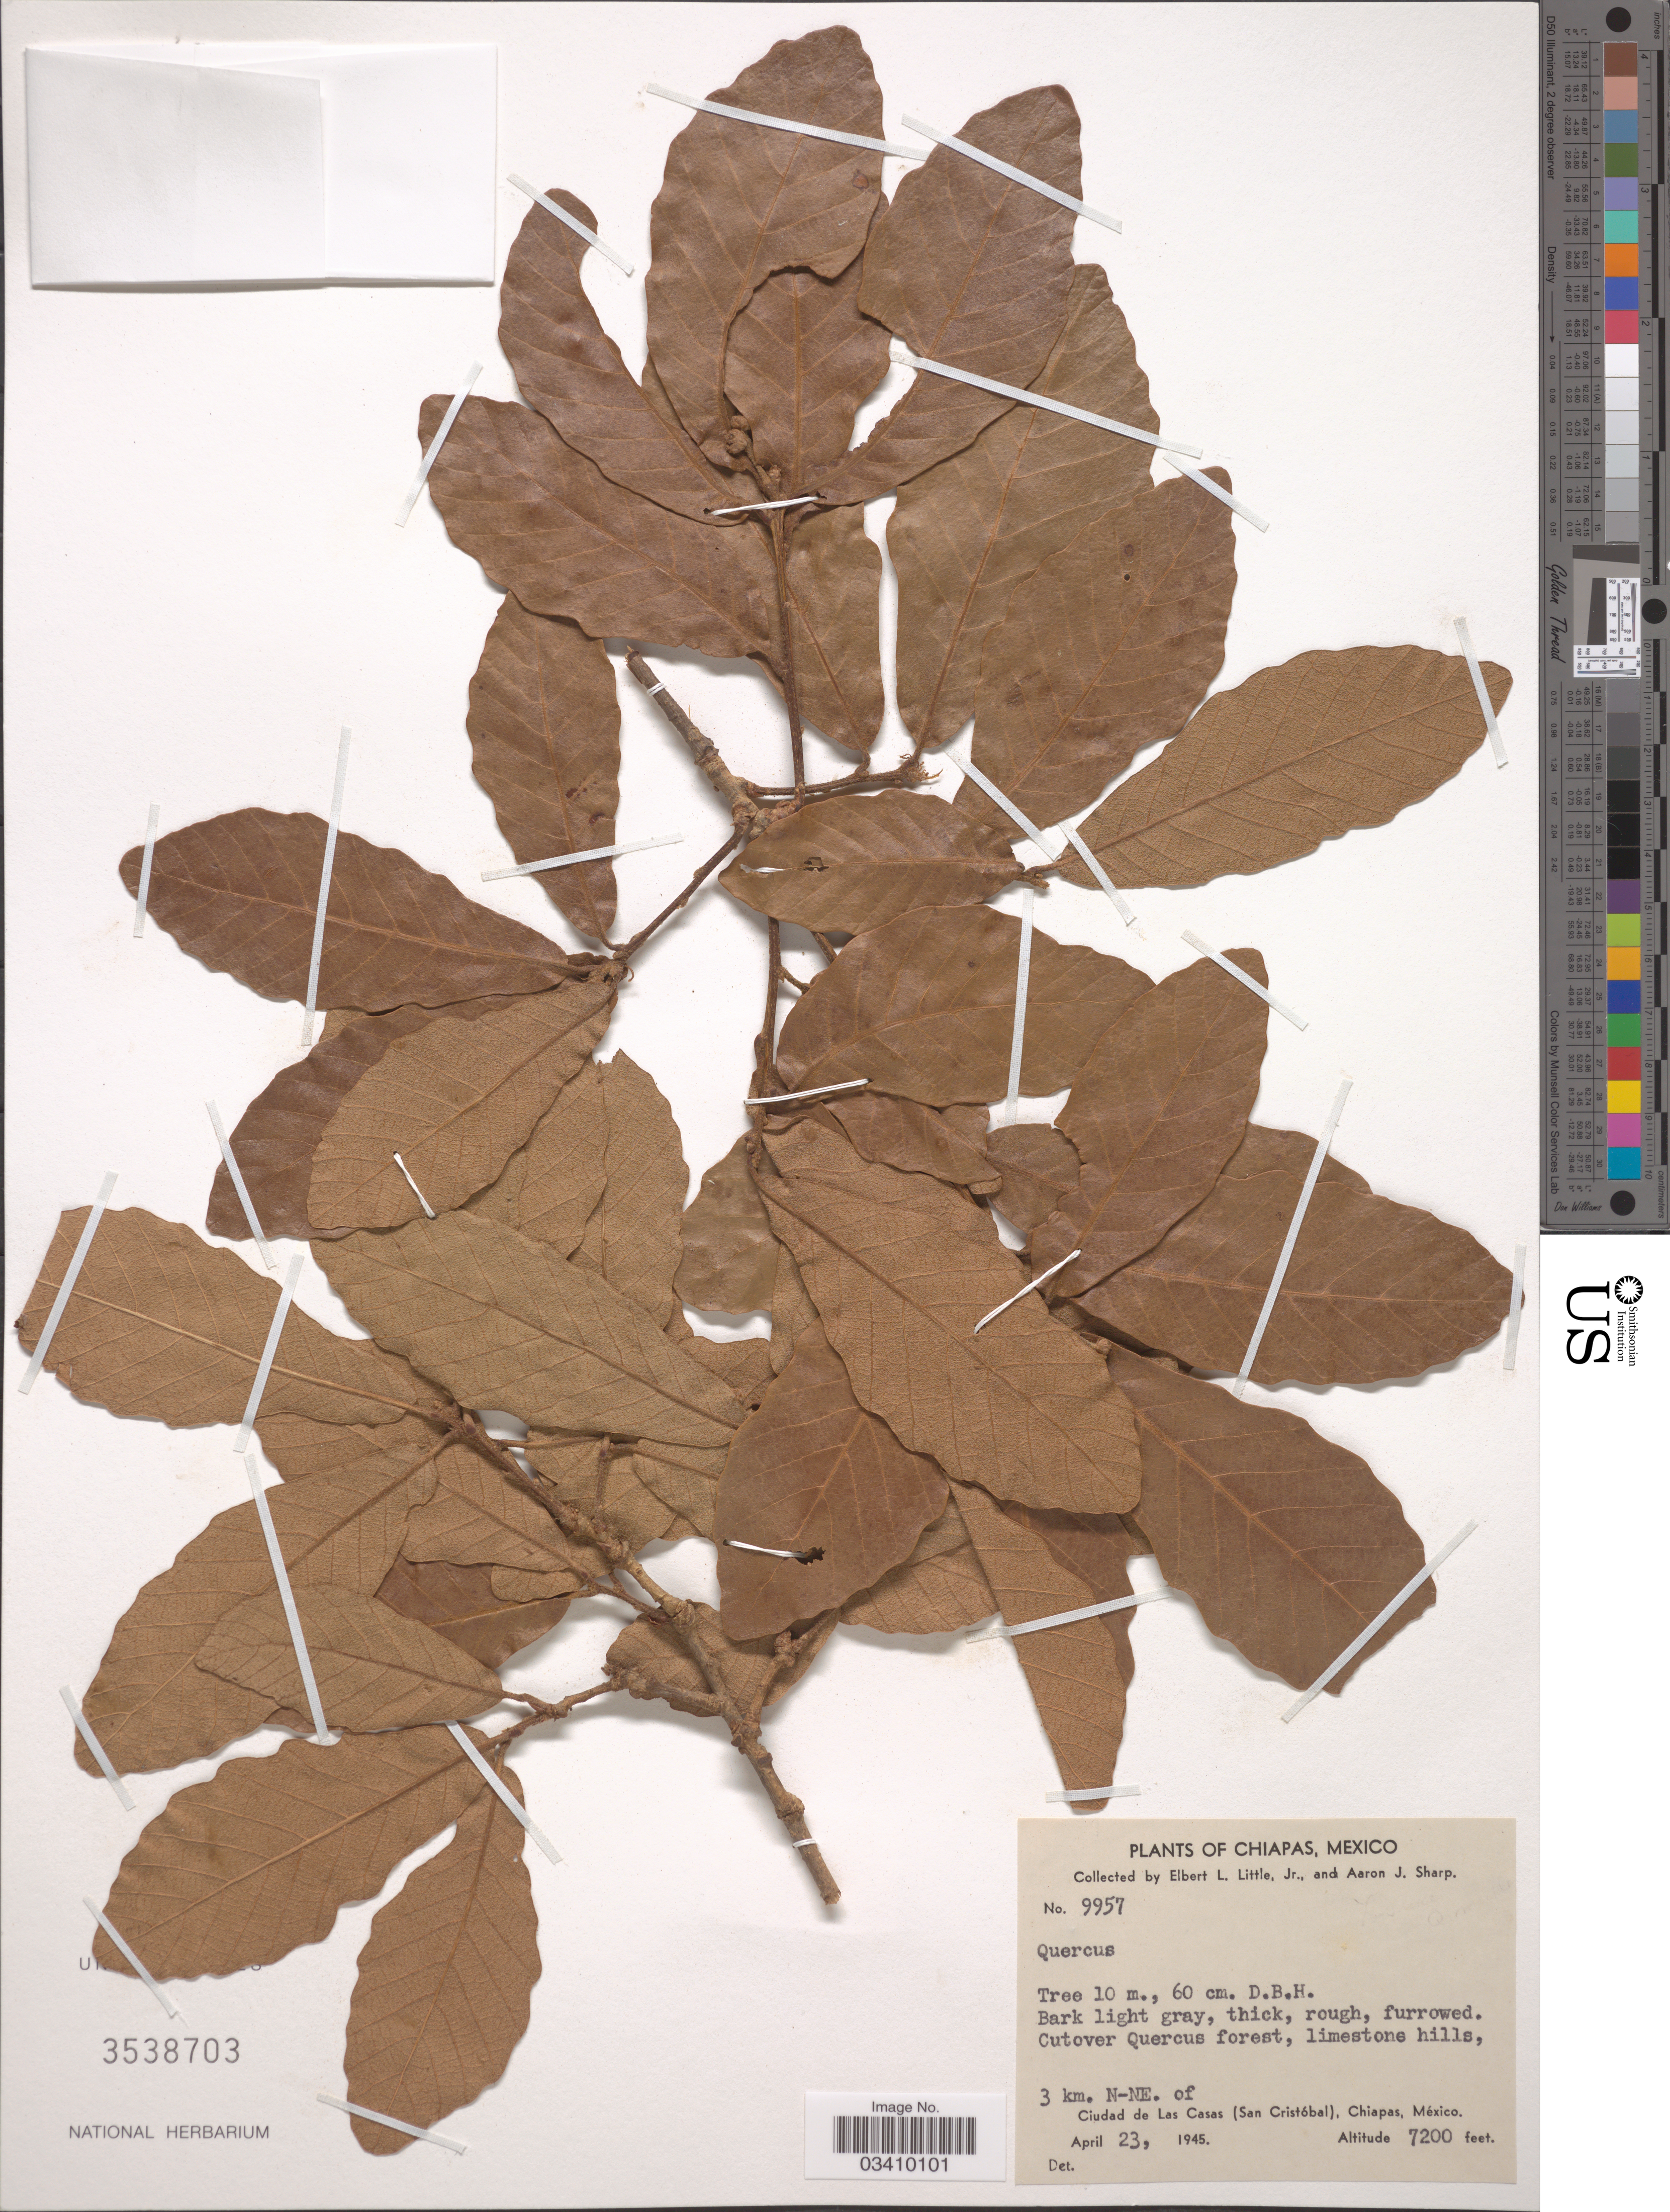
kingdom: Plantae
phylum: Tracheophyta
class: Magnoliopsida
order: Fagales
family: Fagaceae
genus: Quercus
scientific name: Quercus sp.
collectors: E. L. Little & Mrs A. J. Sharp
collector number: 9957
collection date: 1945-04-23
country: Mexico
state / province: Chiapas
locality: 3 km. N-NE. of Ciudad de Las Casas (San Cristóbal).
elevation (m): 2195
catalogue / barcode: US 3538703